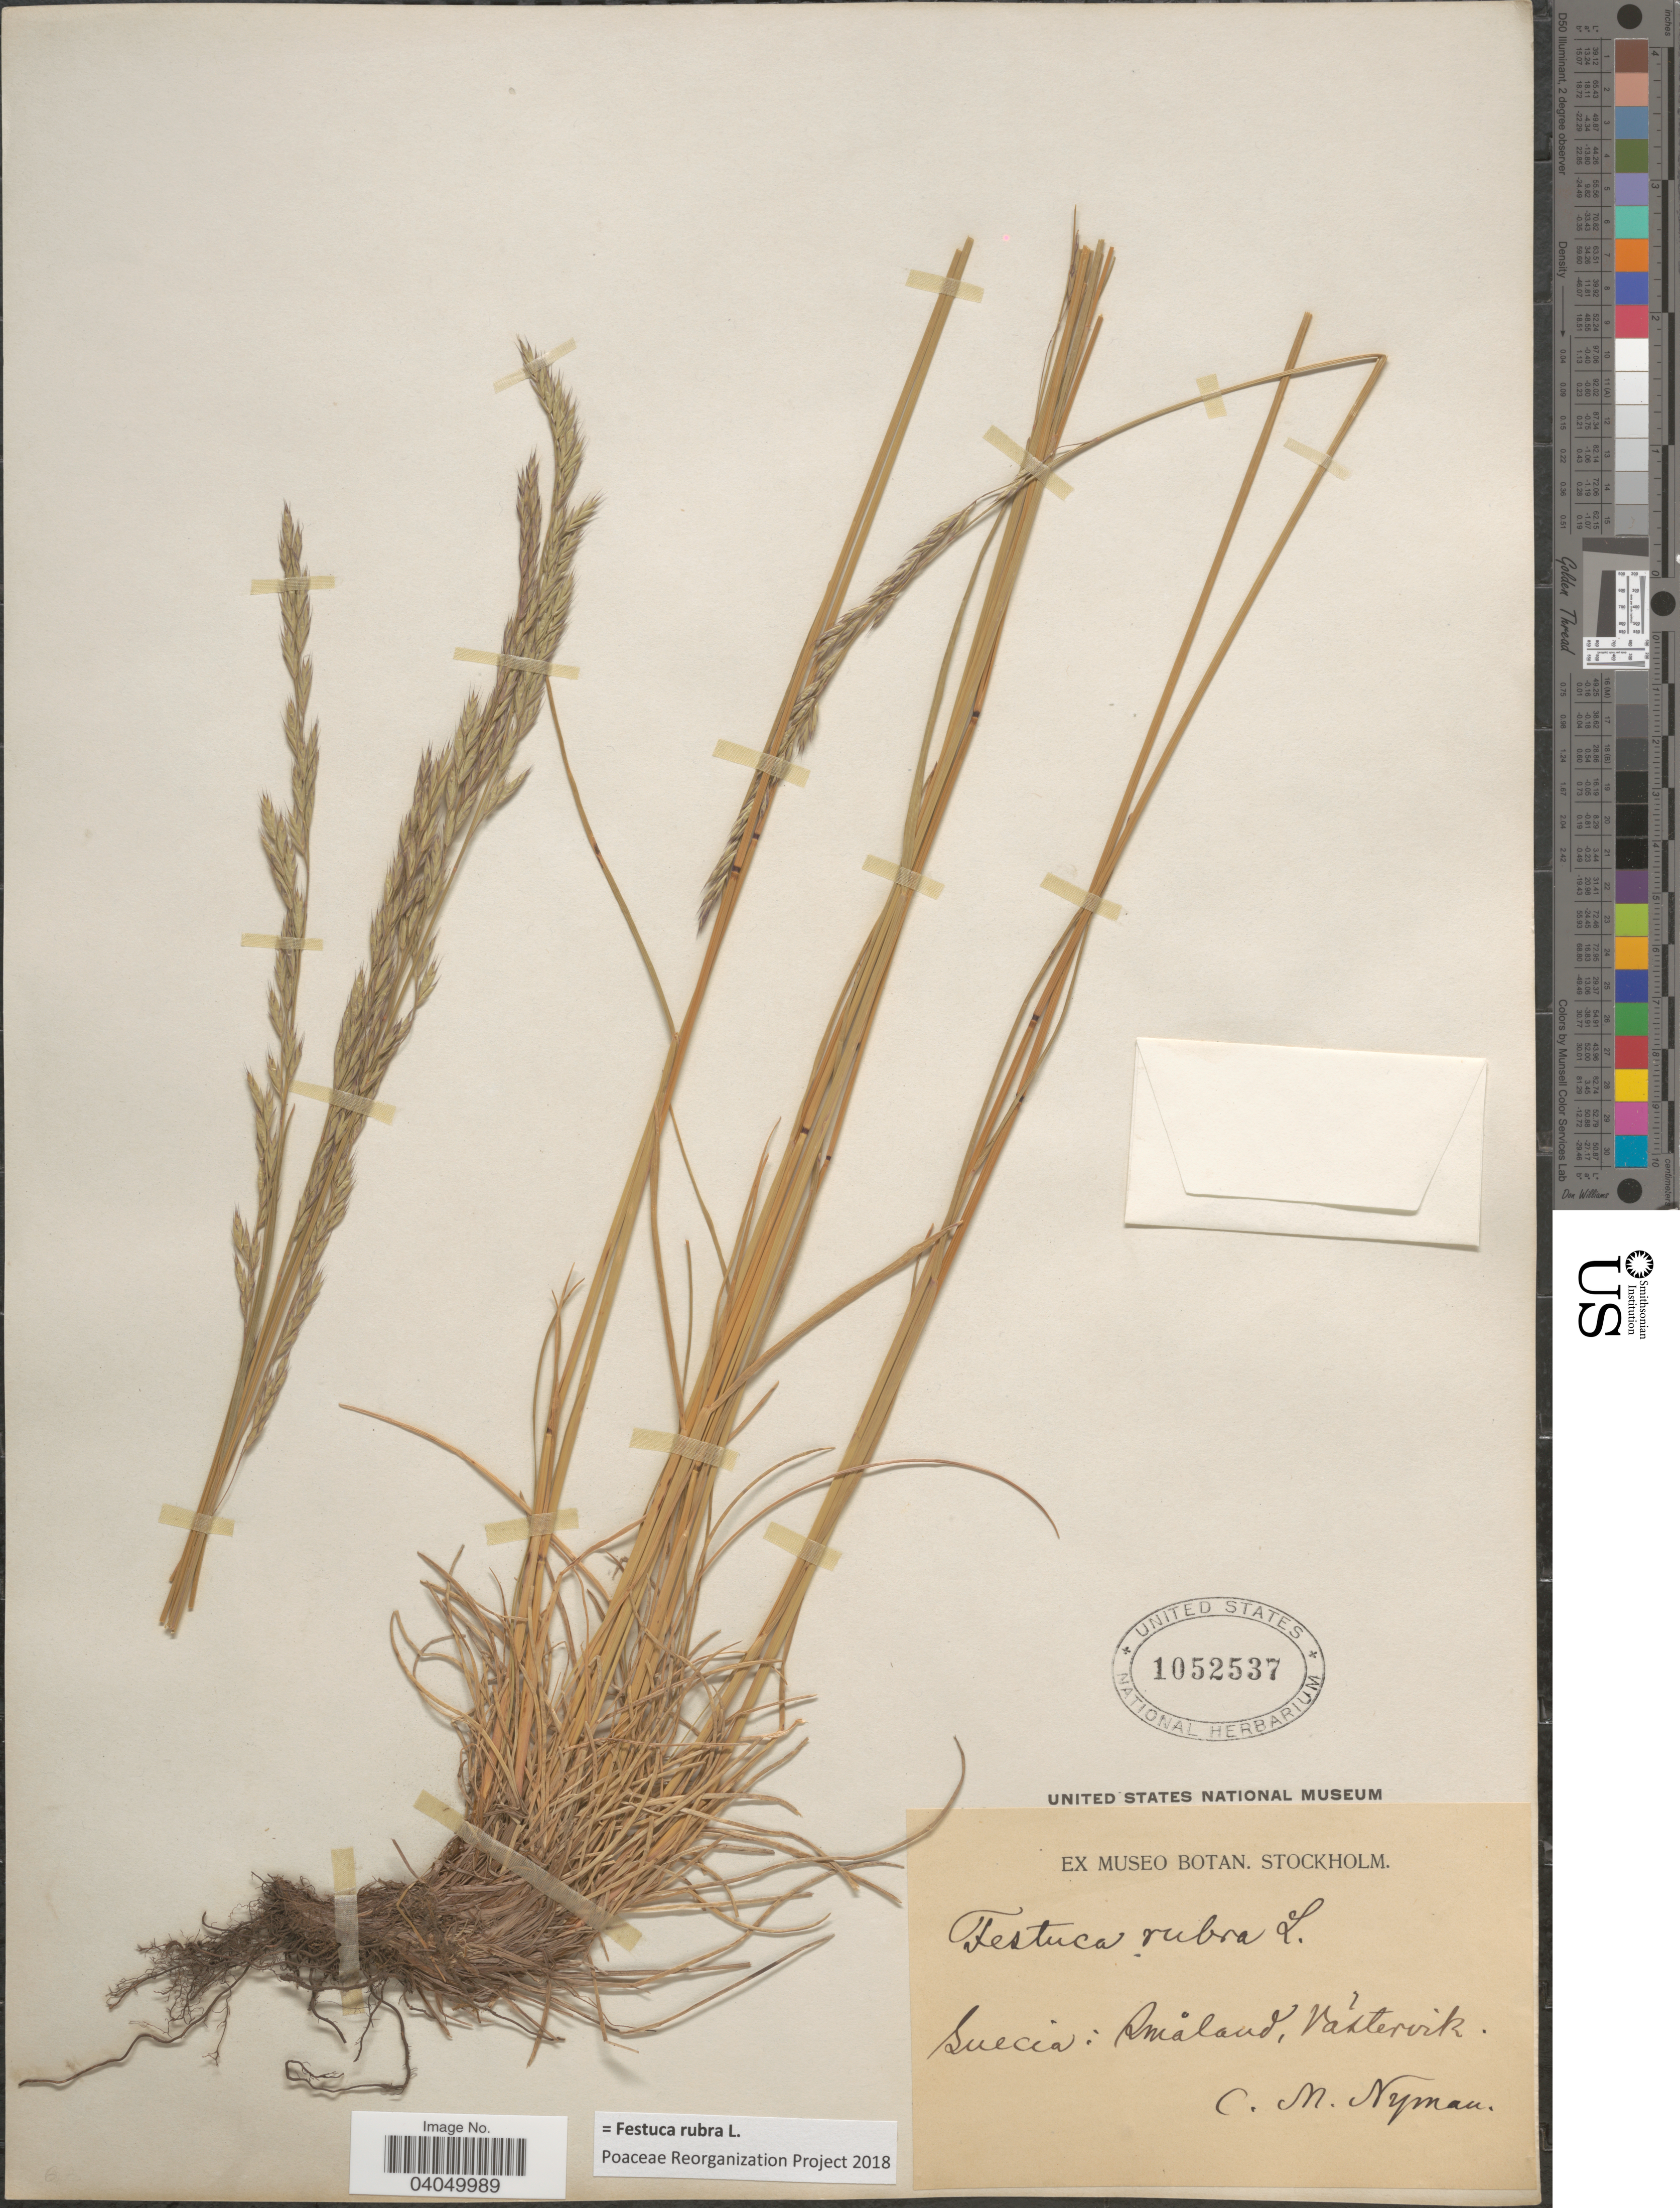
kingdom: Plantae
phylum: Tracheophyta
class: Liliopsida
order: Poales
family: Poaceae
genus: Festuca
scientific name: Festuca rubra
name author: L.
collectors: C. Nyman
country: Sweden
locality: Suecia: Småland, Vãstervik.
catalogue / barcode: US 1052537